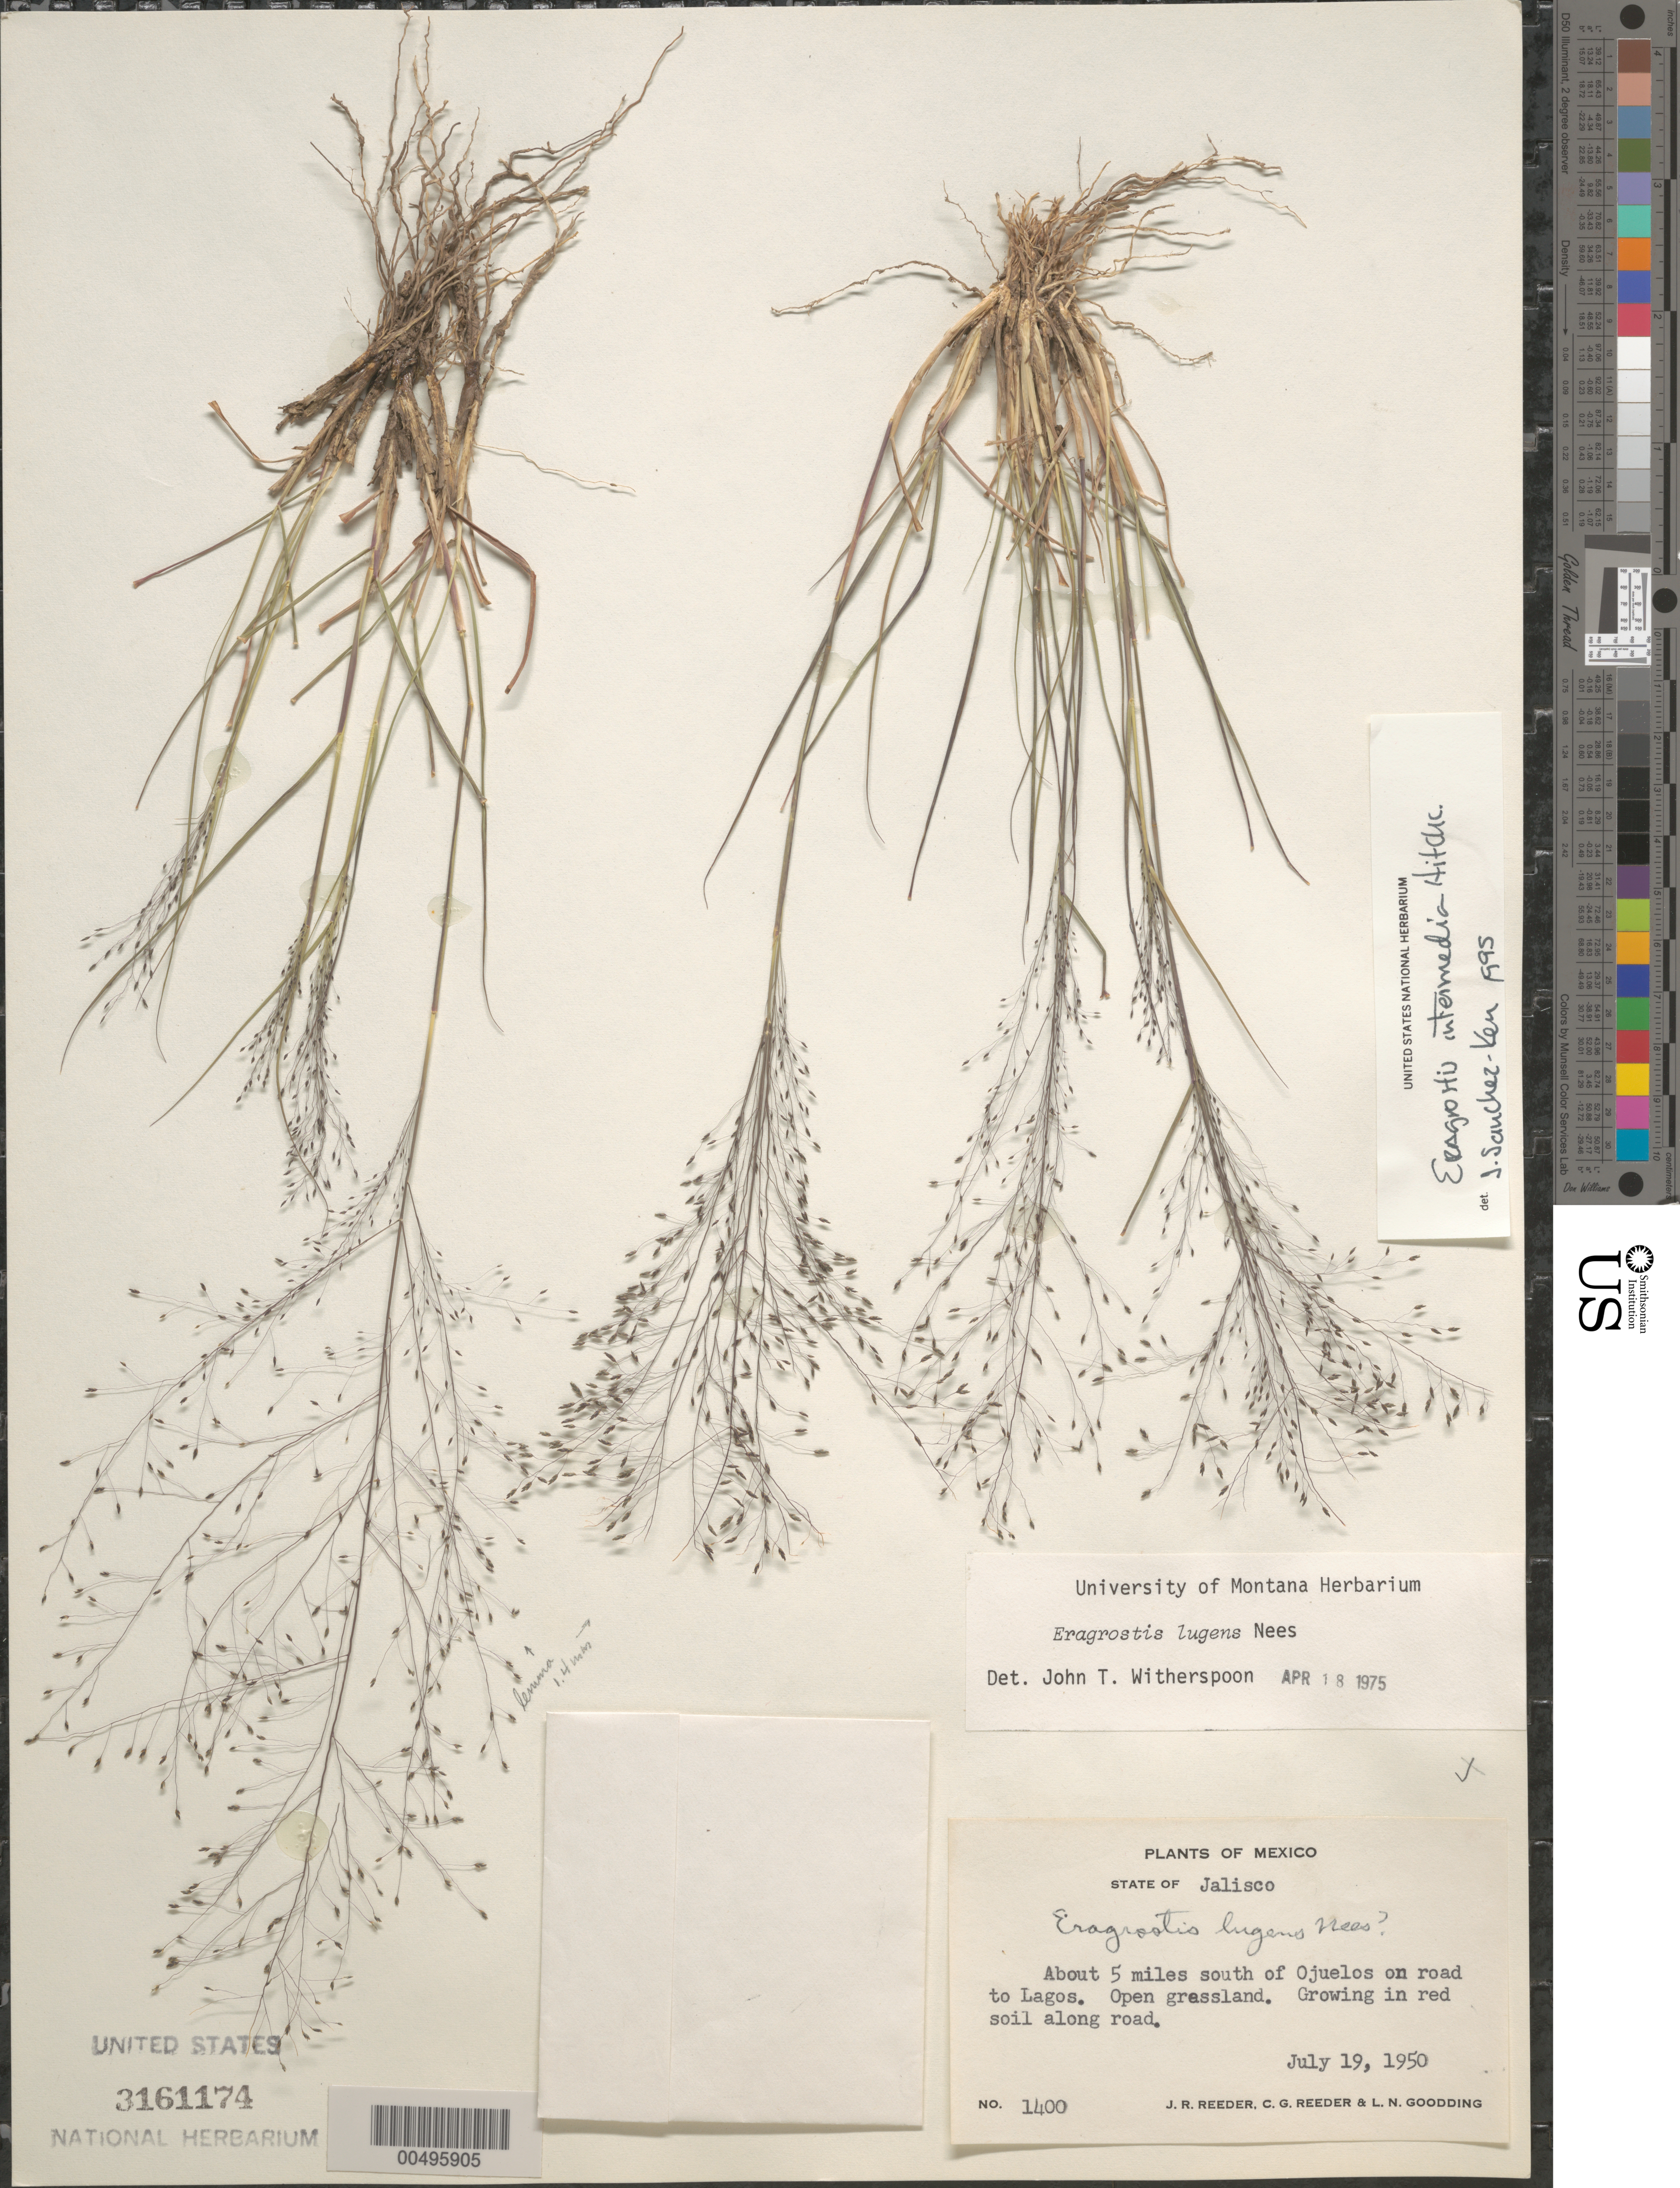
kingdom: Plantae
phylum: Tracheophyta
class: Liliopsida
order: Poales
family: Poaceae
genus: Eragrostis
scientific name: Eragrostis intermedia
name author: Hitchc.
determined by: Sánchez-Ken, J. G.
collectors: J. R. Reeder, C. G. Reeder & L. N. Goodding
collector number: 1400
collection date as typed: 19 Jul 1950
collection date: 1950-07-19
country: Mexico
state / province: Jalisco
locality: About 5 mi S of Ojuelos on rd to Lagos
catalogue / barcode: US 3161174